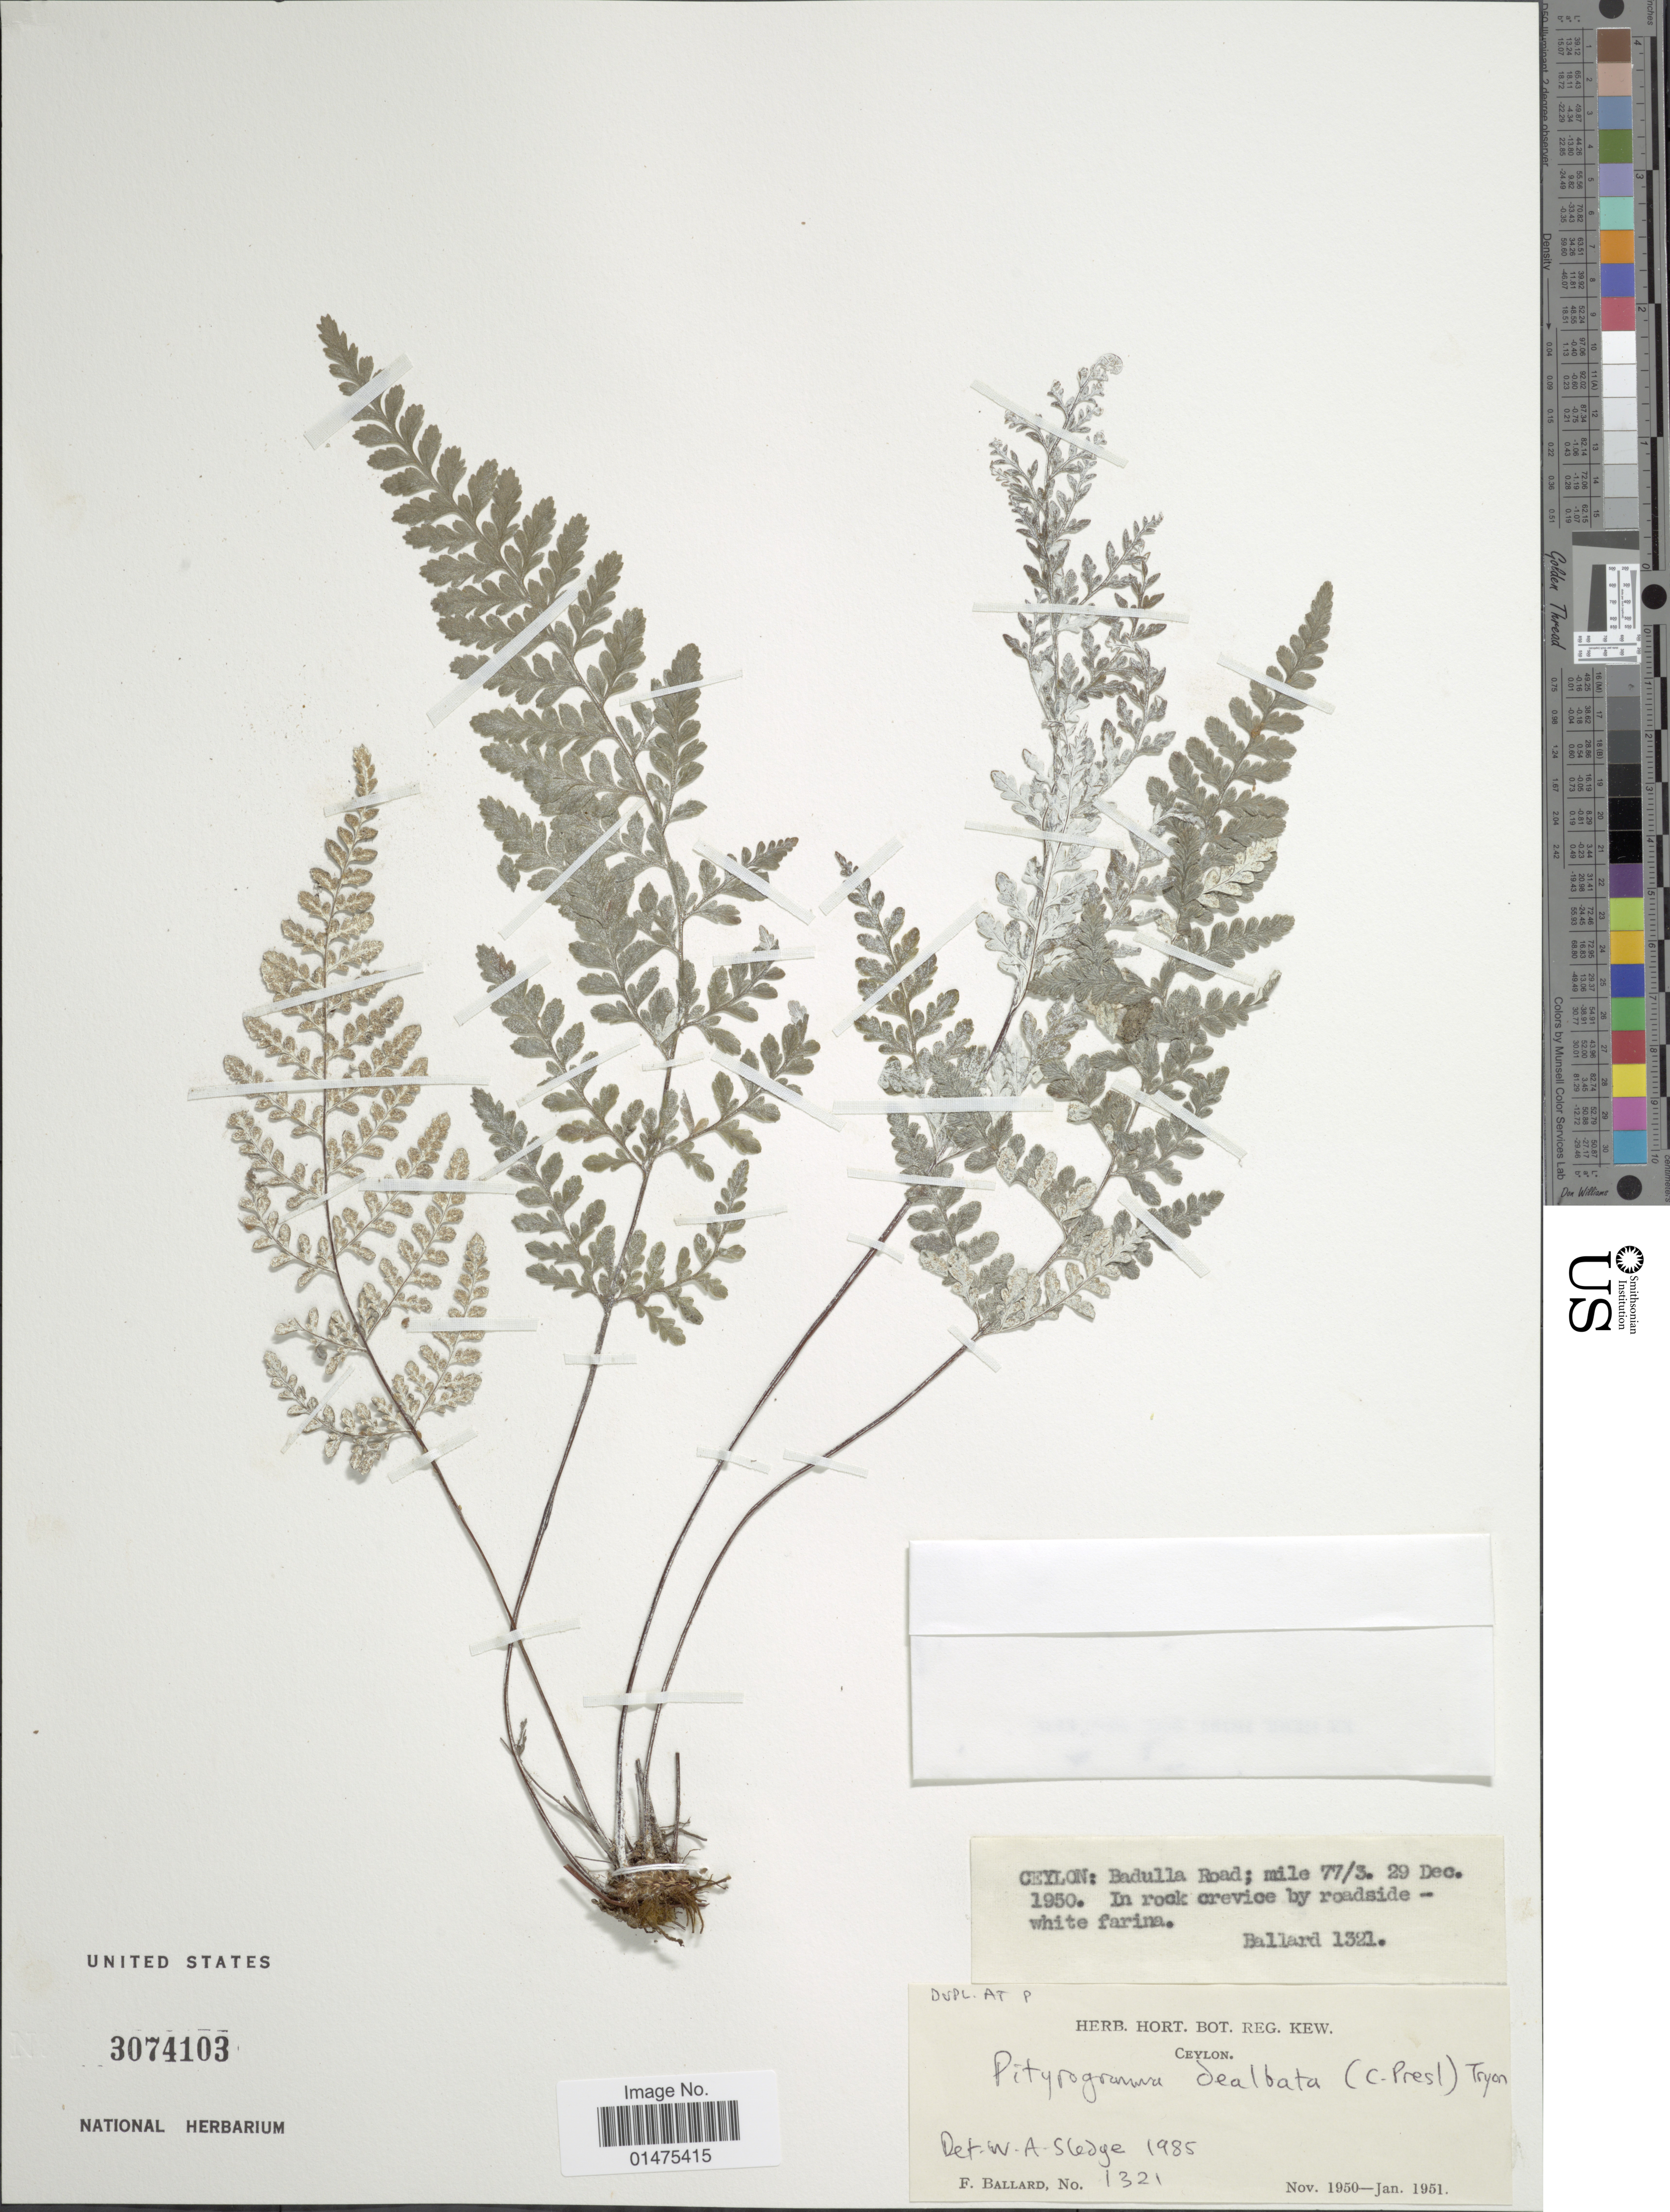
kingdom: Plantae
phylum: Tracheophyta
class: Polypodiopsida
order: Polypodiales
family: Pteridaceae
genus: Pityrogramma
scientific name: Pityrogramma dealbata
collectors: F. Ballard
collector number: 1321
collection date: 1950-12-29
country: Sri Lanka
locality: Ceylon: Badulla Road: mile 77/3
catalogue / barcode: US 3074103